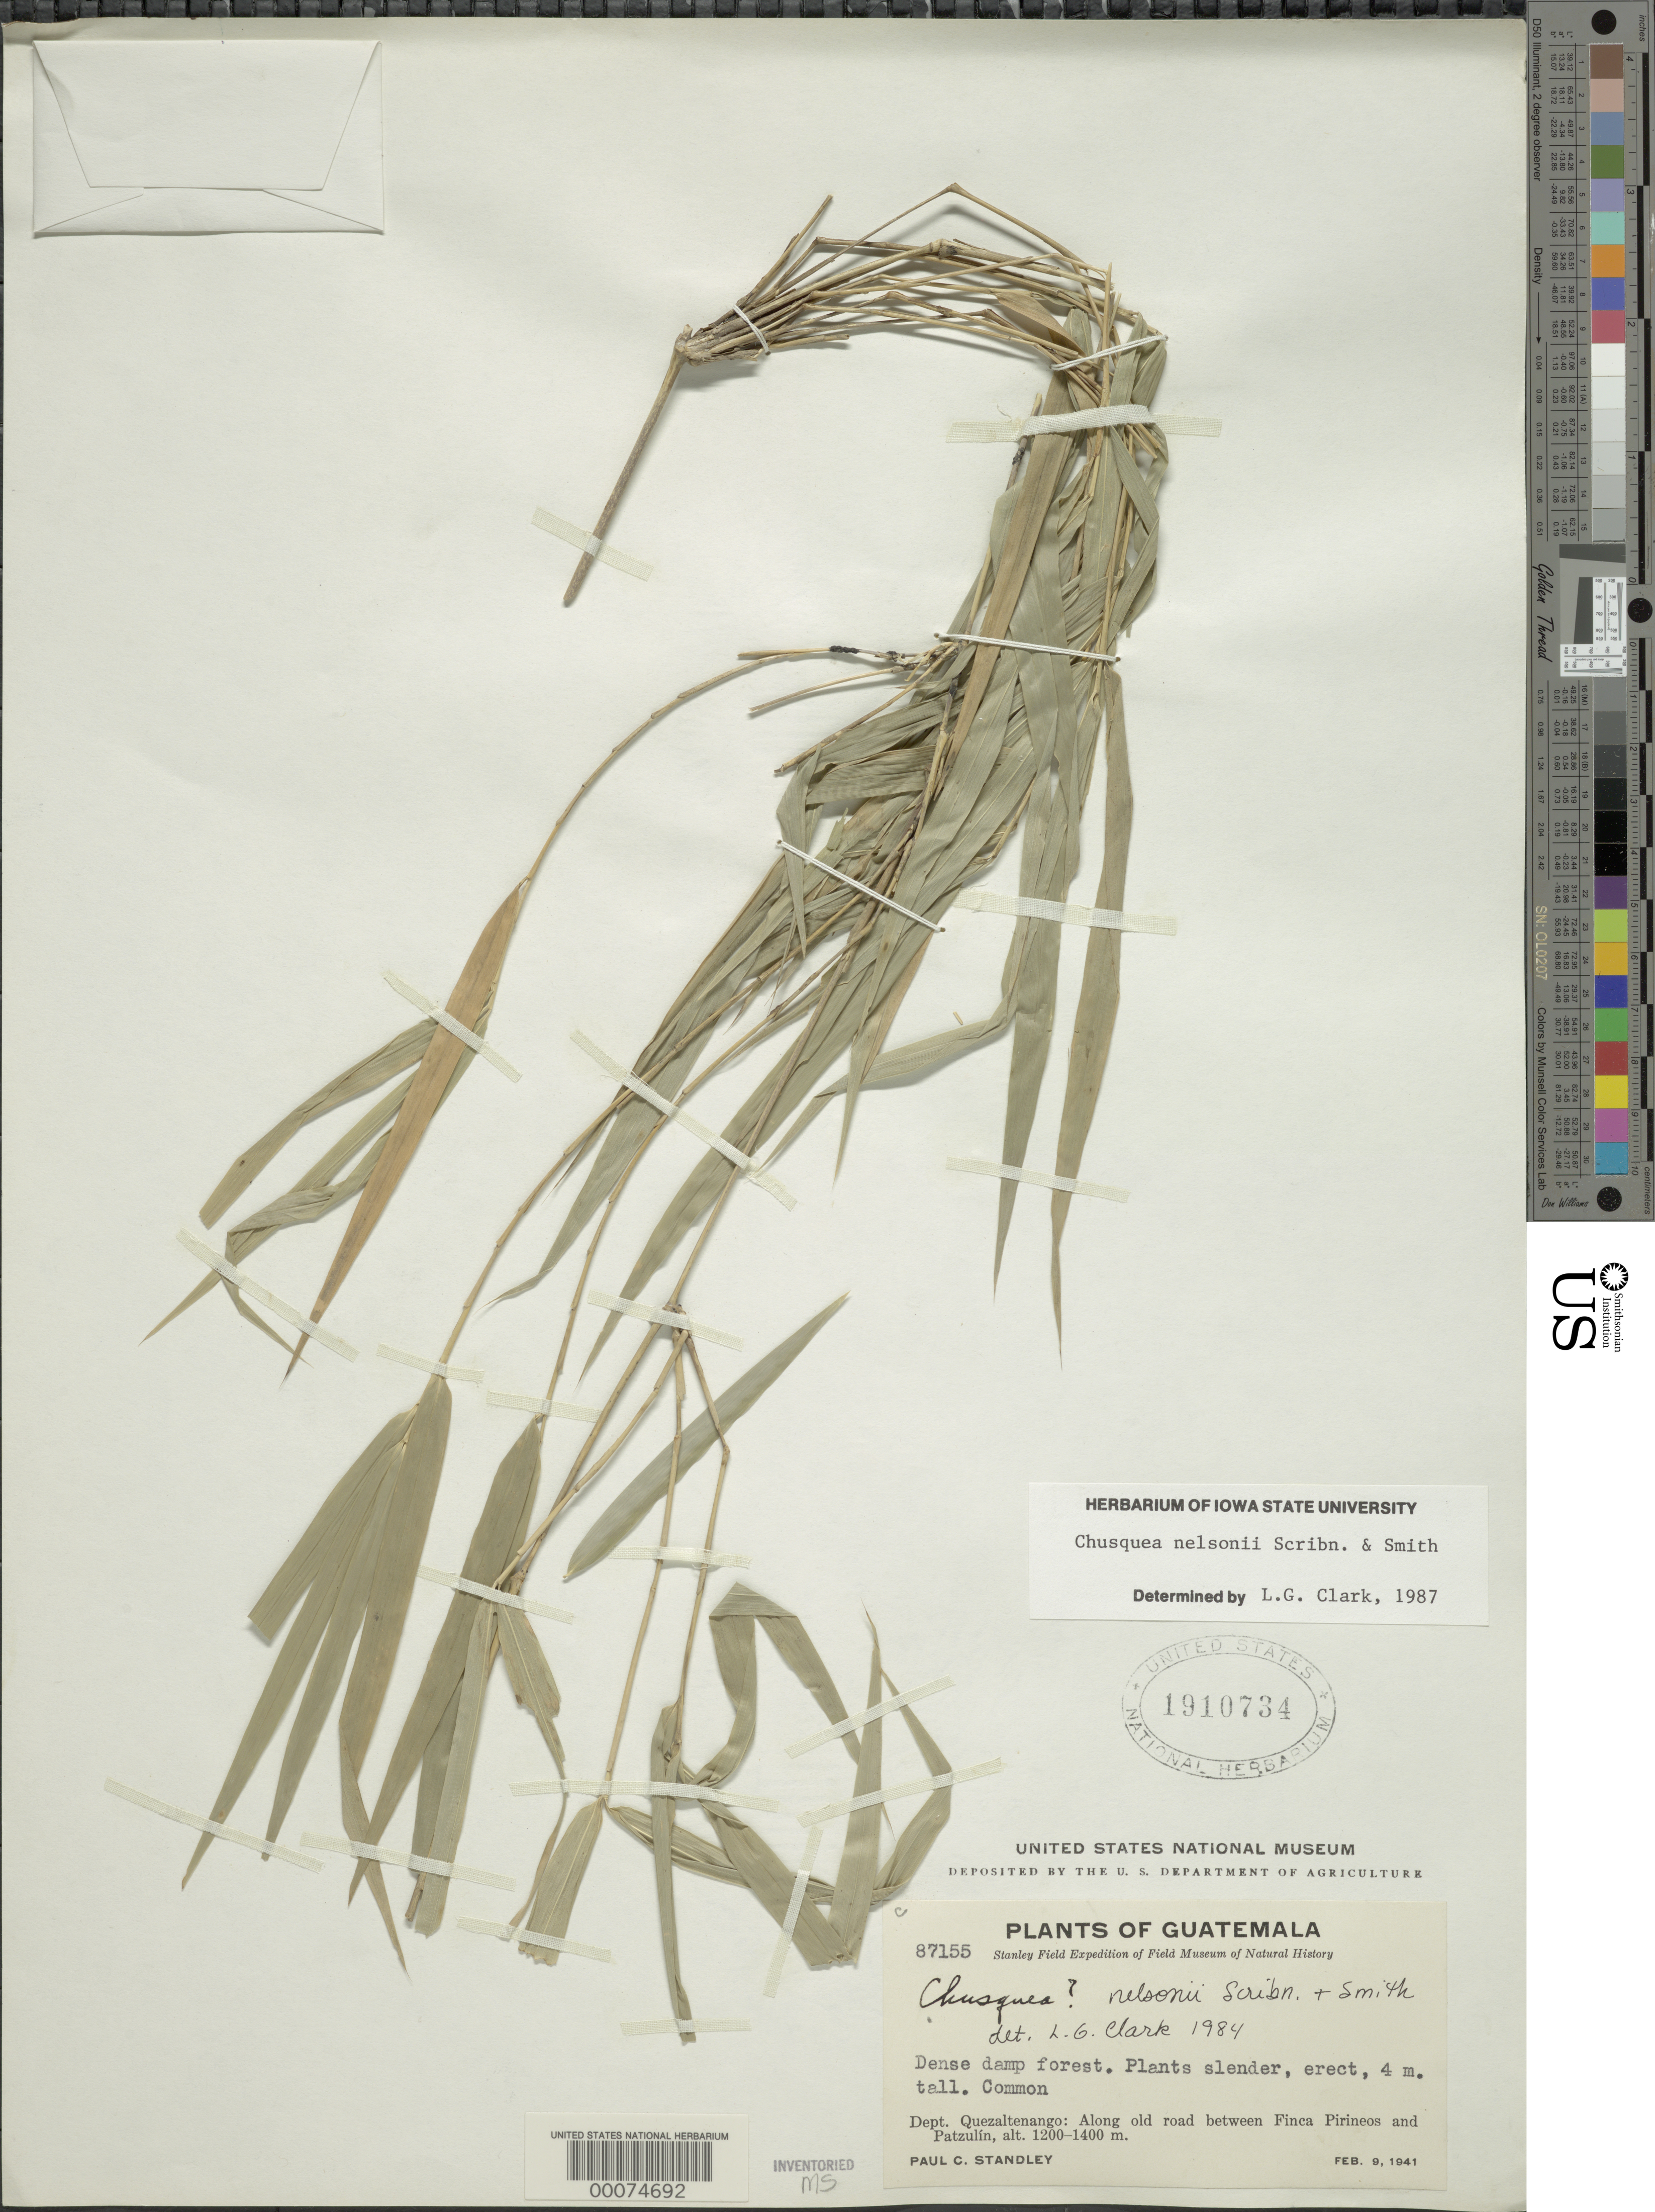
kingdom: Plantae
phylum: Tracheophyta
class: Liliopsida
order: Poales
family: Poaceae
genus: Chusquea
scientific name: Chusquea nelsonii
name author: Scribn. & J.G. Sm.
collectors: P. C. Standley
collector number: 87155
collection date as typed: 09 Feb 1941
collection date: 1941-02-09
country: Guatemala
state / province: Quetzaltenango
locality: Finca Pirineos, Patzulin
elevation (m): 1200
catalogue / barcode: US 1910734